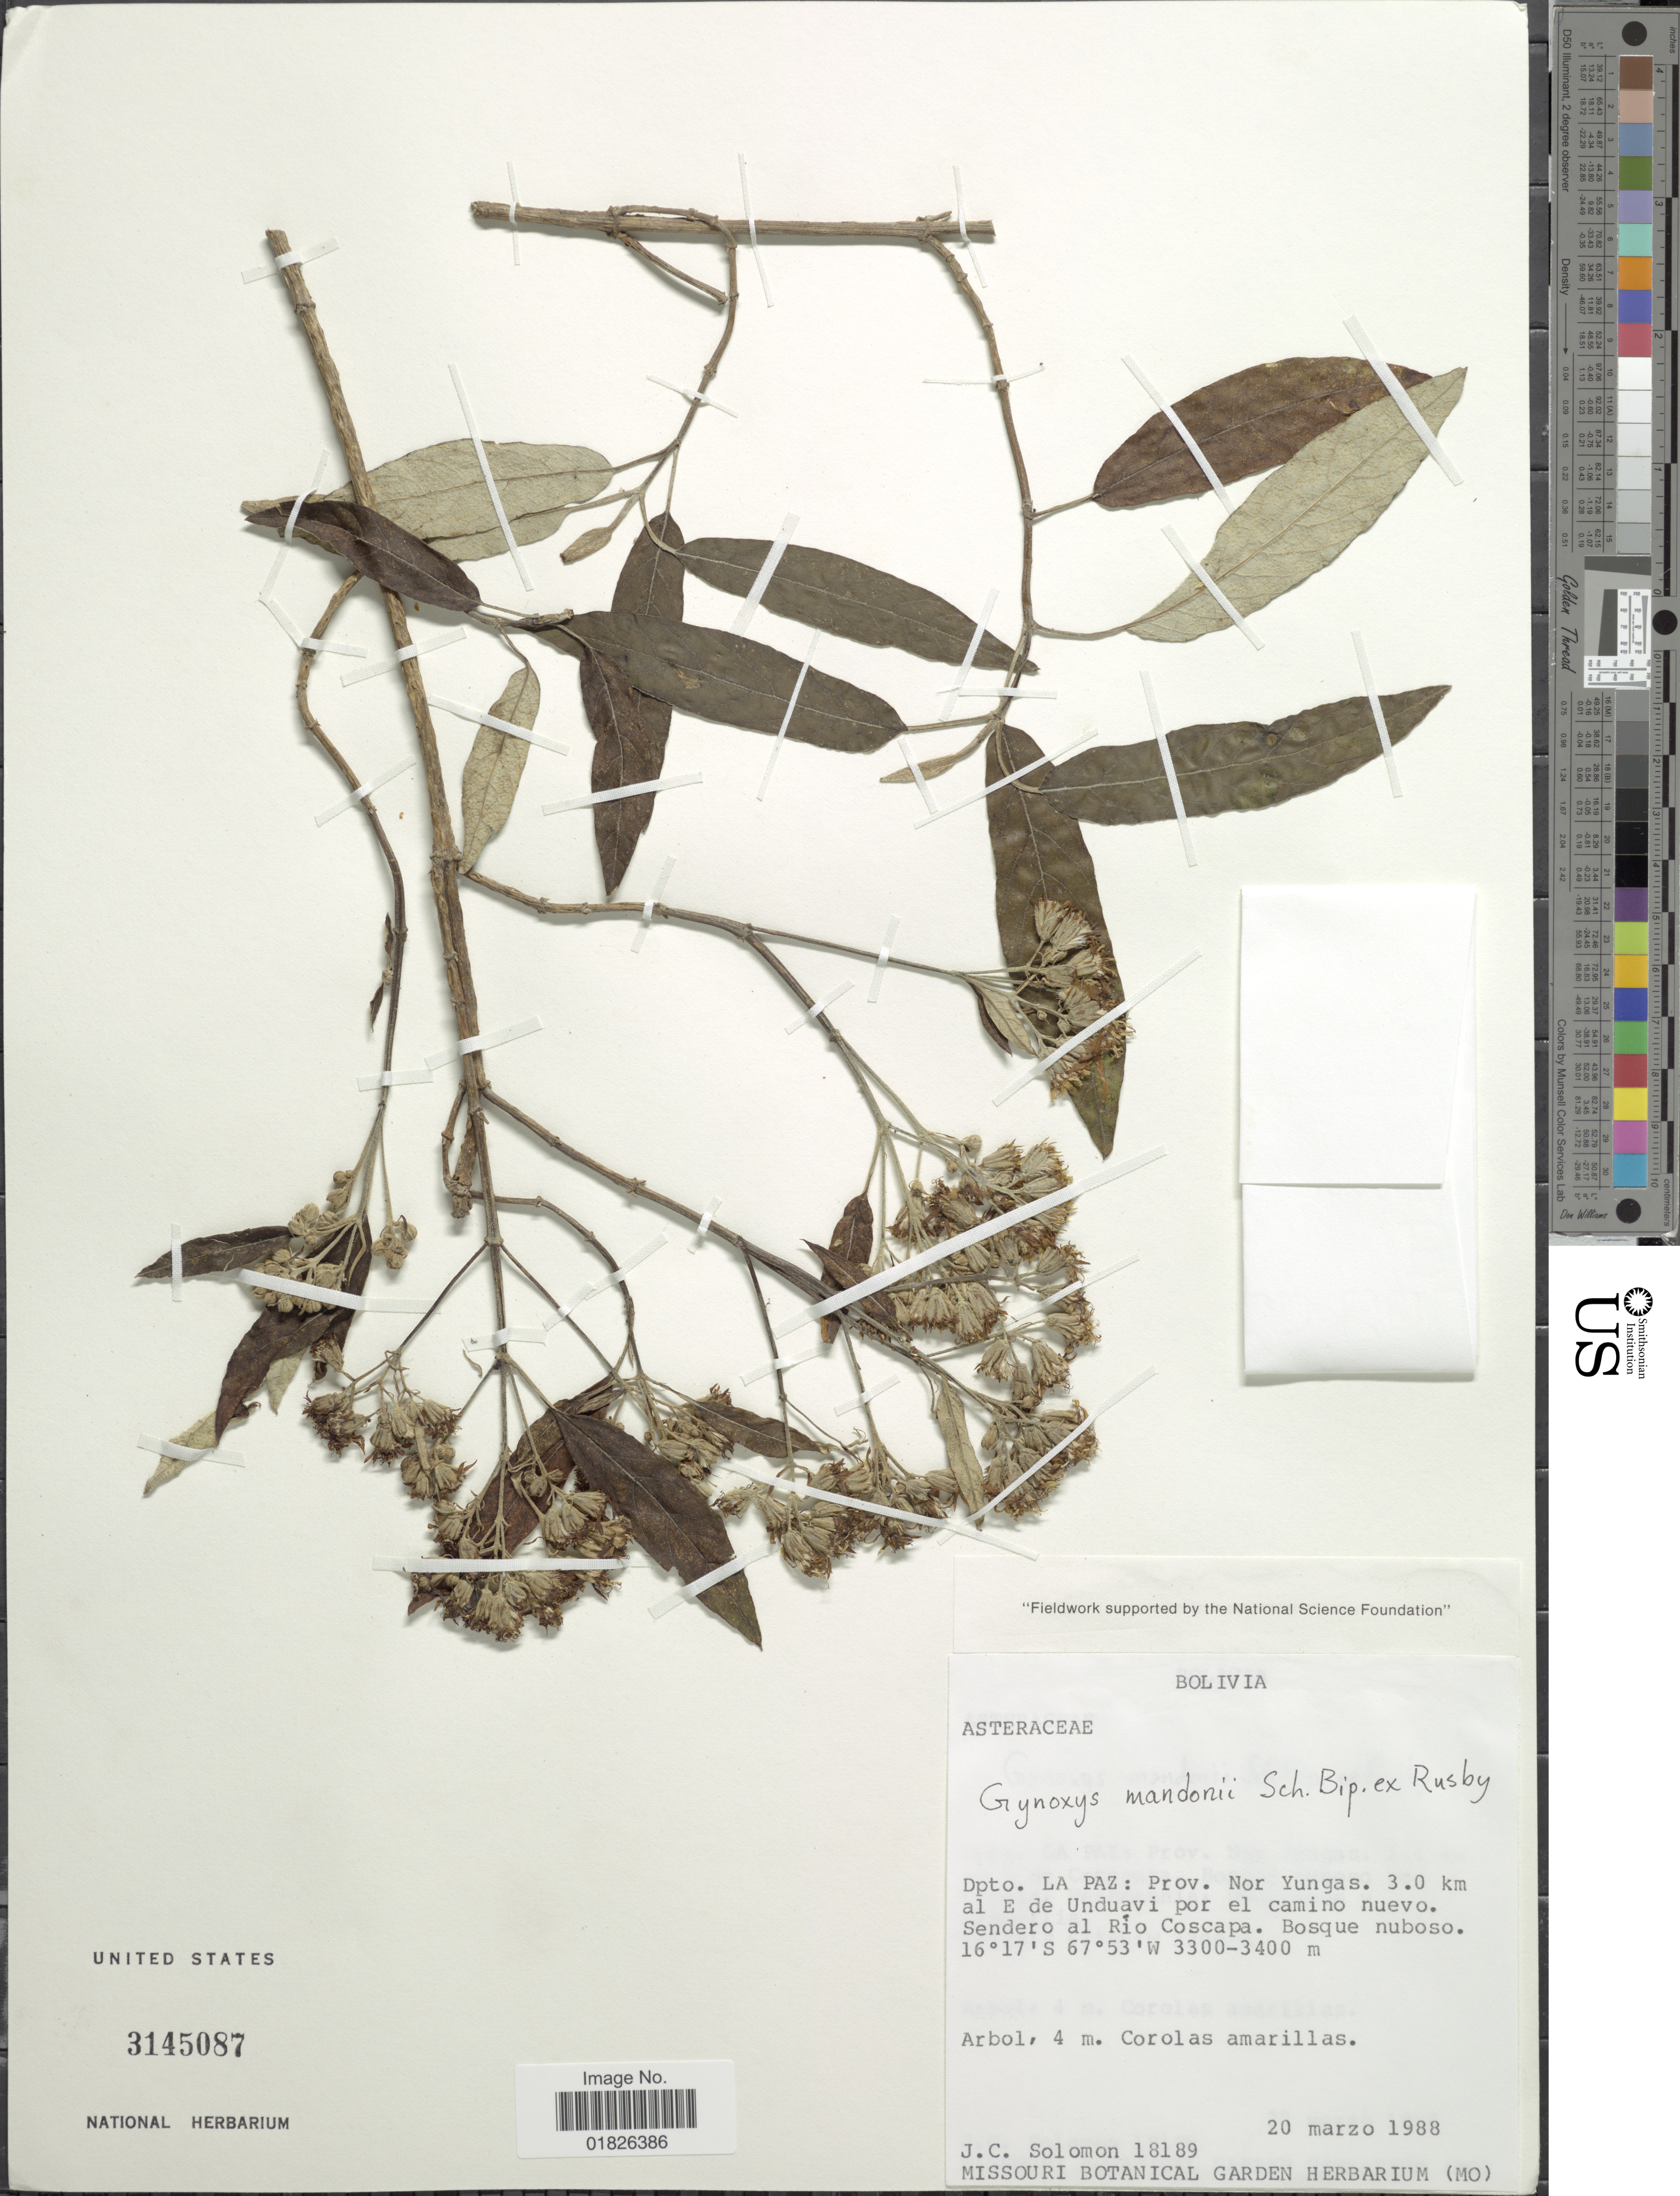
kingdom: Plantae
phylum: Tracheophyta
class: Magnoliopsida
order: Asterales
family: Asteraceae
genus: Gynoxys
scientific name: Gynoxys mandonii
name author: Sch. Bip. ex Rusby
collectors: J. C. Solomon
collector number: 18189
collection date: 1988-03-20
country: Bolivia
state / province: La Paz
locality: Prov. Nor Yungas: 3.0 km al E de Unduavi por el camino nuevo, sendero al Rio Coscapa.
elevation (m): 3300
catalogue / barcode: US 3145087